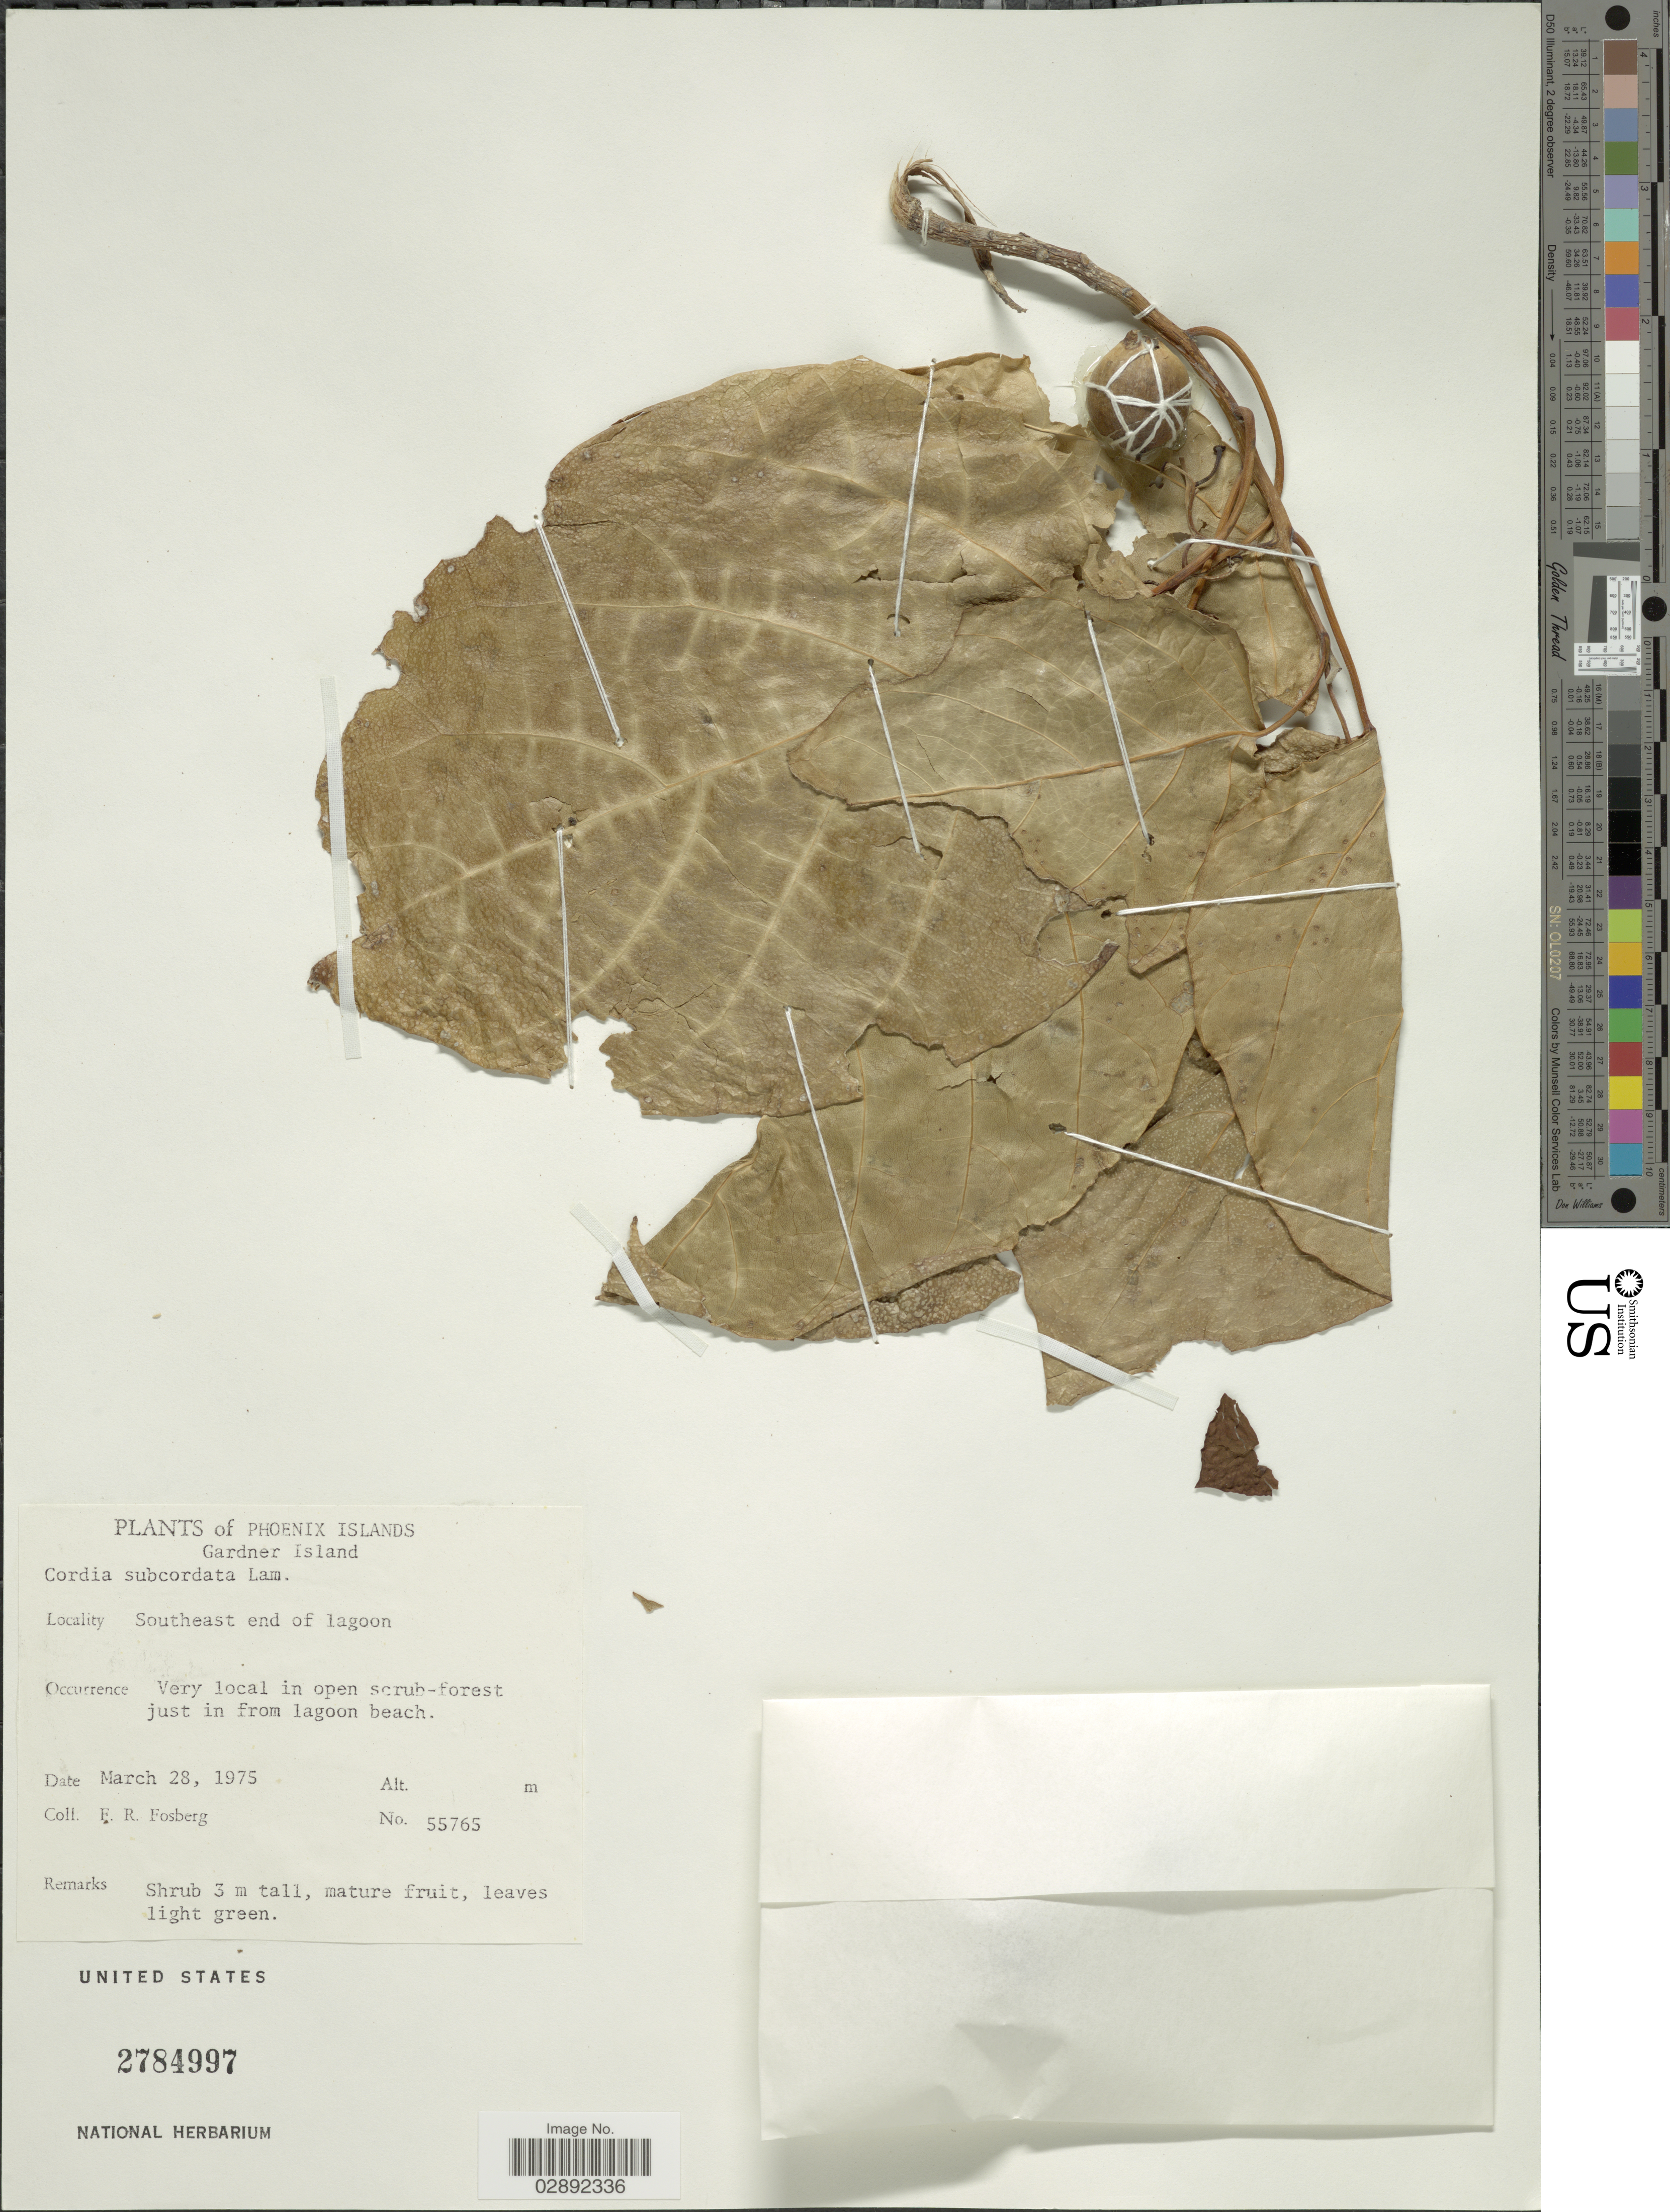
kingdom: Plantae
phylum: Tracheophyta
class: Magnoliopsida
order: Boraginales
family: Cordiaceae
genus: Cordia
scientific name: Cordia subcordata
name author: Lam.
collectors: F. R. Fosberg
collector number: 55765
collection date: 1975-03-28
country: Kiribati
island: Nikumaroro [Gardner] Atoll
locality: Phoenix Islands. Gardner Island. Southeast end of lagoon.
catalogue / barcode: US 2784997